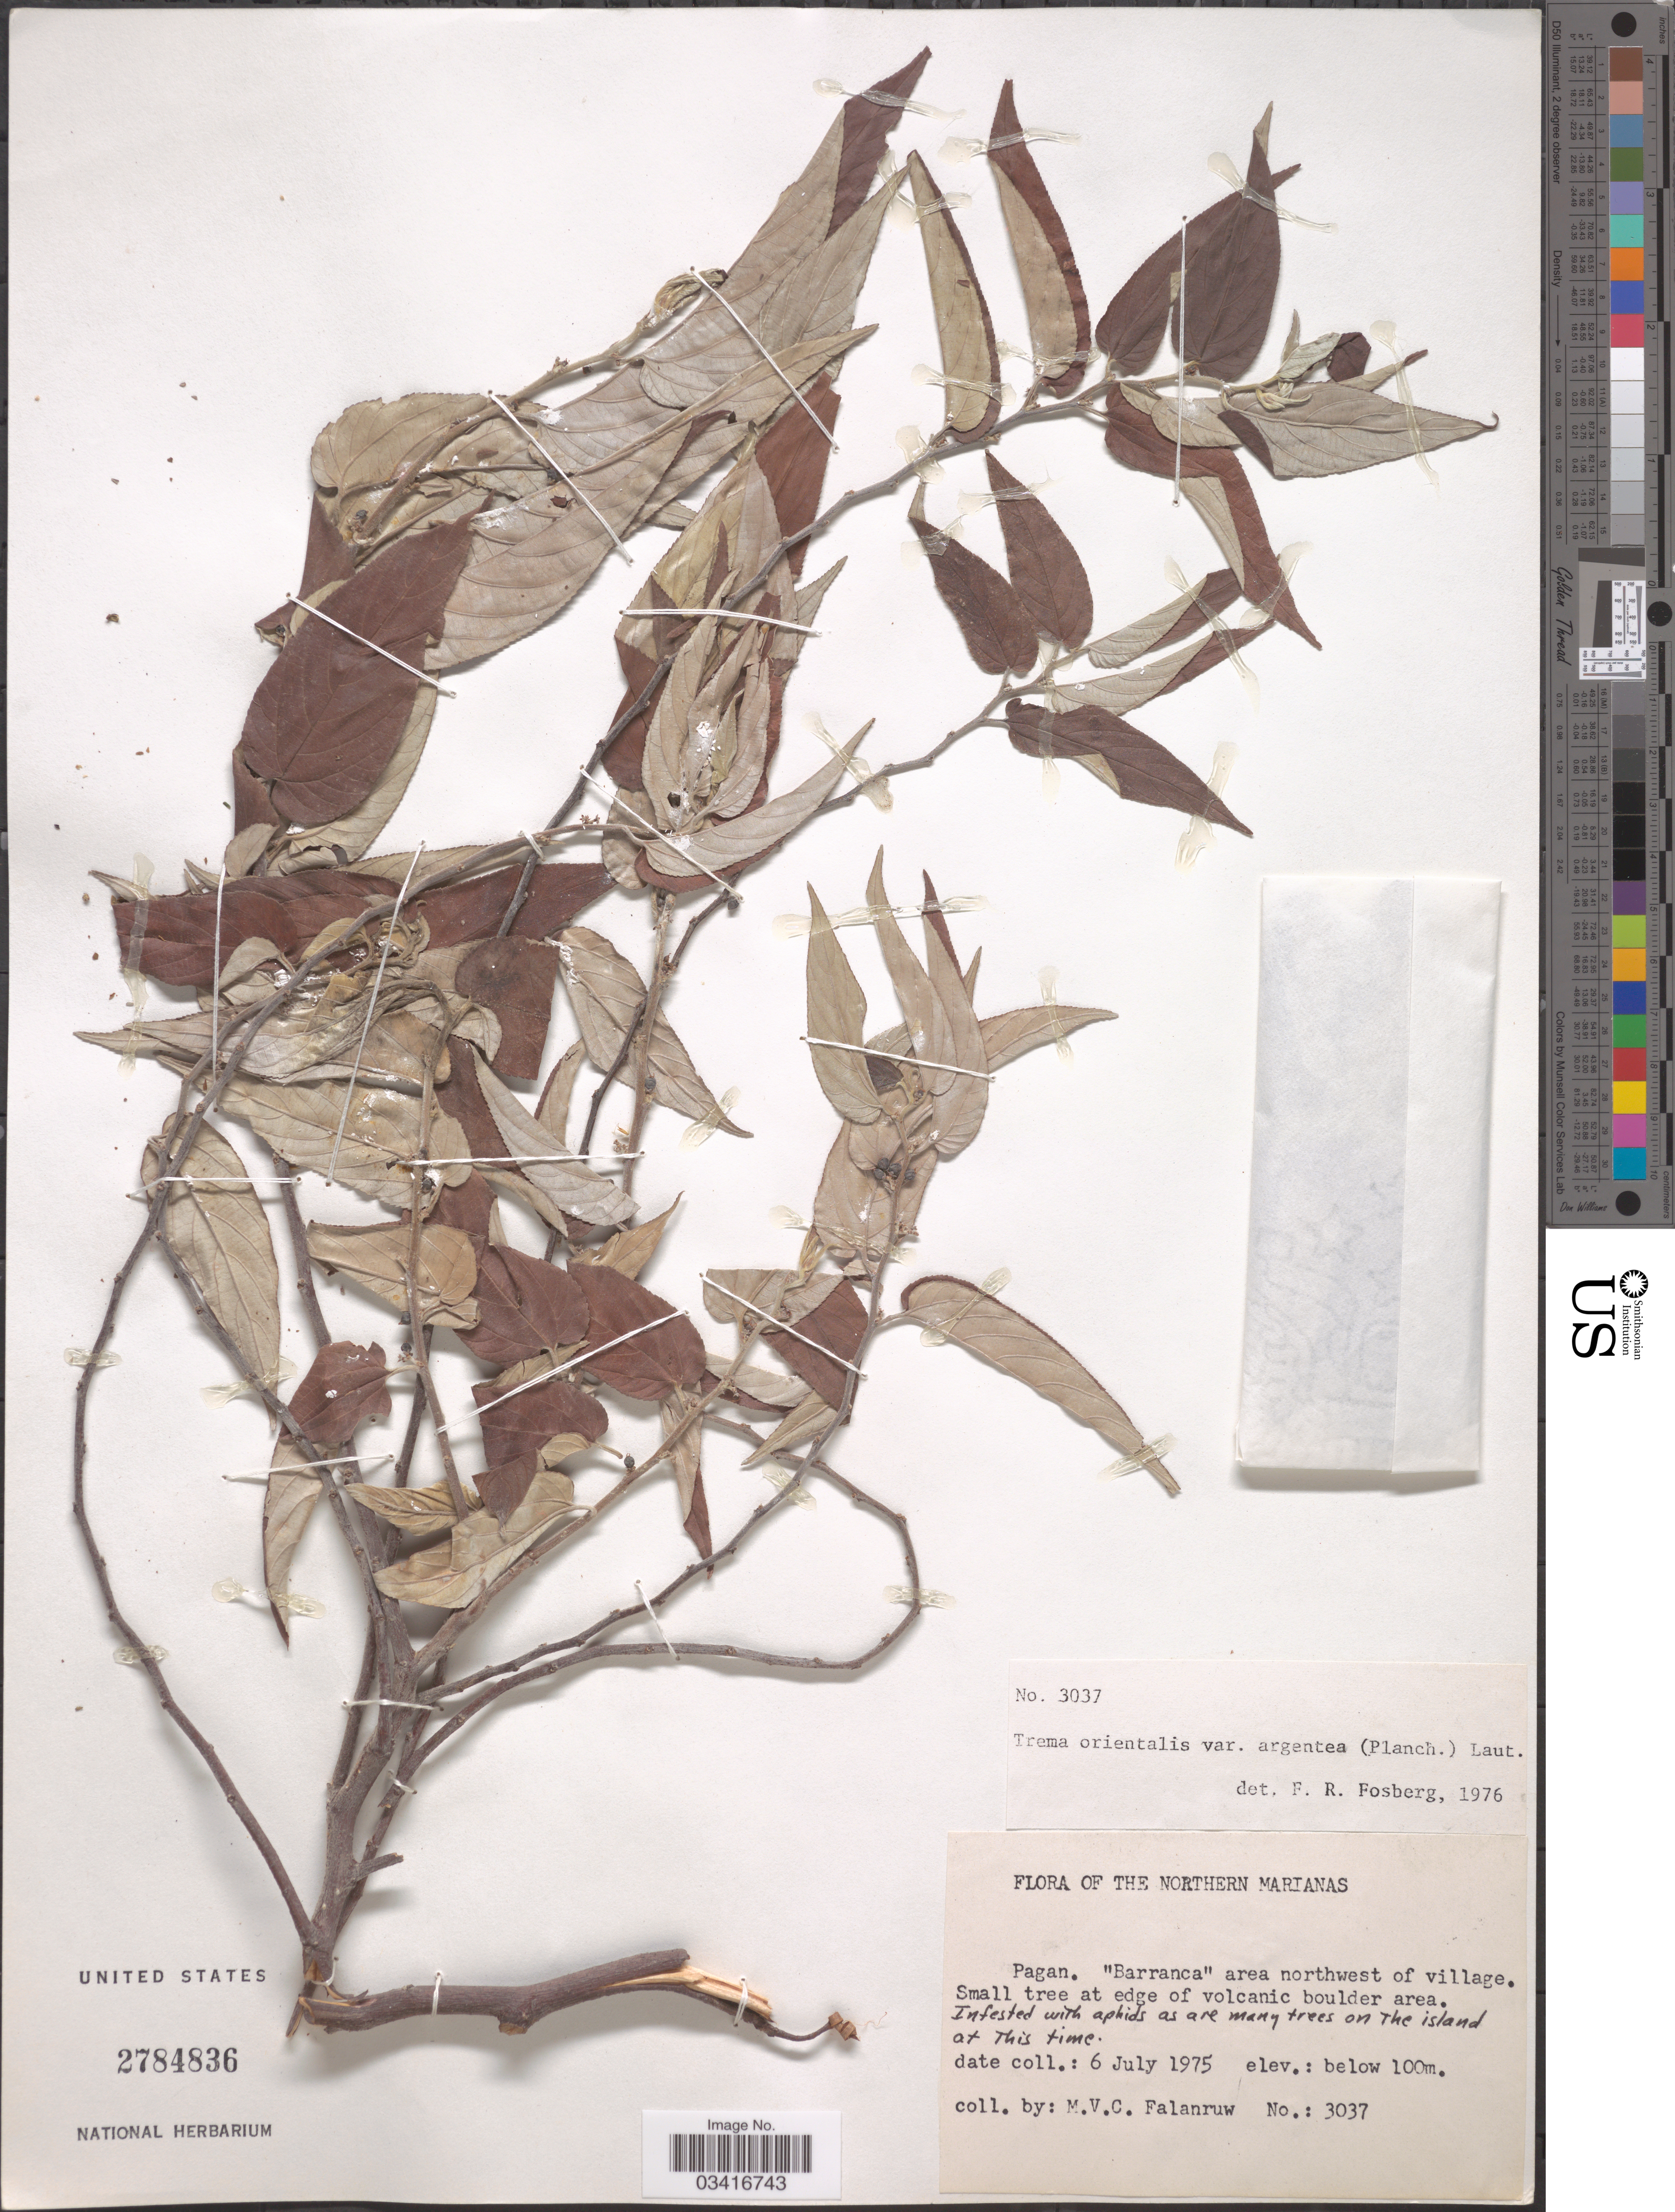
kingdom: Plantae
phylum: Tracheophyta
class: Magnoliopsida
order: Rosales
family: Cannabaceae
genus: Trema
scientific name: Trema orientale var. argentea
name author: (Planch.) Lauterb.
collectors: M. V. Falanruw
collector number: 3037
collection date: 1975-07-06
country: Northern Mariana Islands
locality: Pagan. "Barranca" area northwest of village.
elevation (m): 100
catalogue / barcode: US 2784836